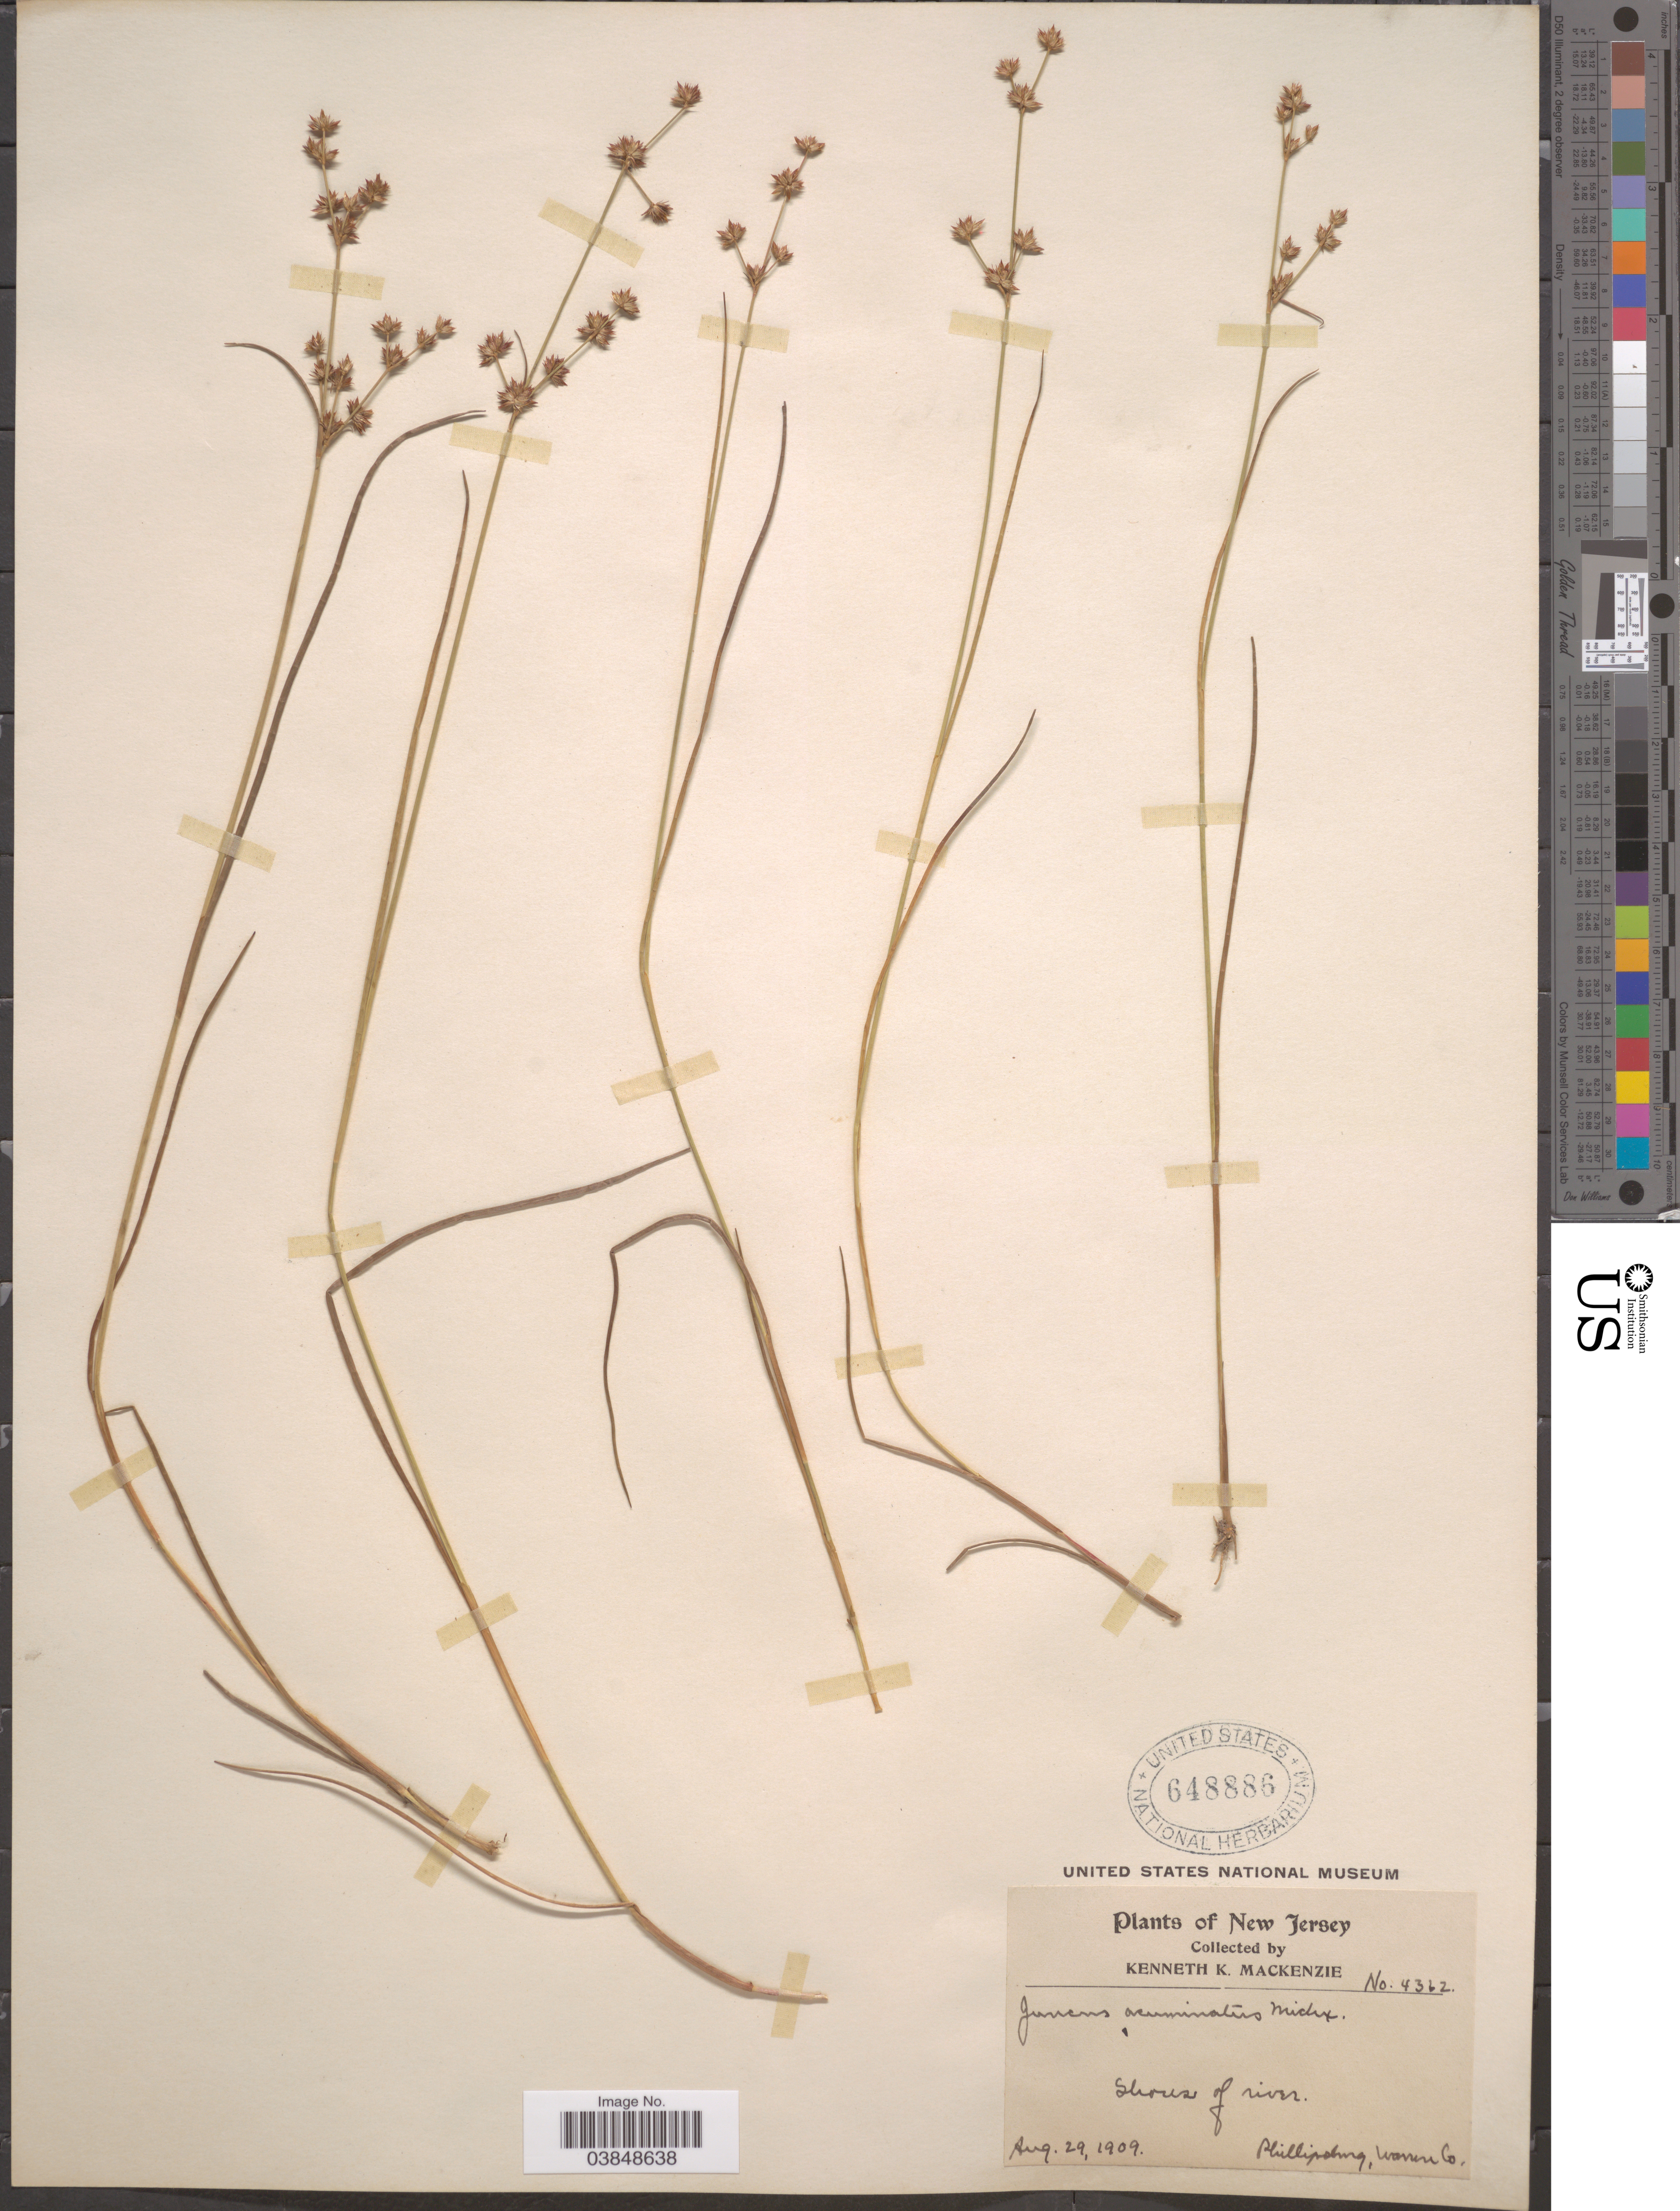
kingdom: Plantae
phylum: Tracheophyta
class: Liliopsida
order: Poales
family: Juncaceae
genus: Juncus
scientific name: Juncus acuminatus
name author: Michx.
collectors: K. K. Mackenzie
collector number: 4362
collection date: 1909-08-29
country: United States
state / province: New Jersey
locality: Shores of river. Phillipsburg, Warren Co.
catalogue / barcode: US 648886